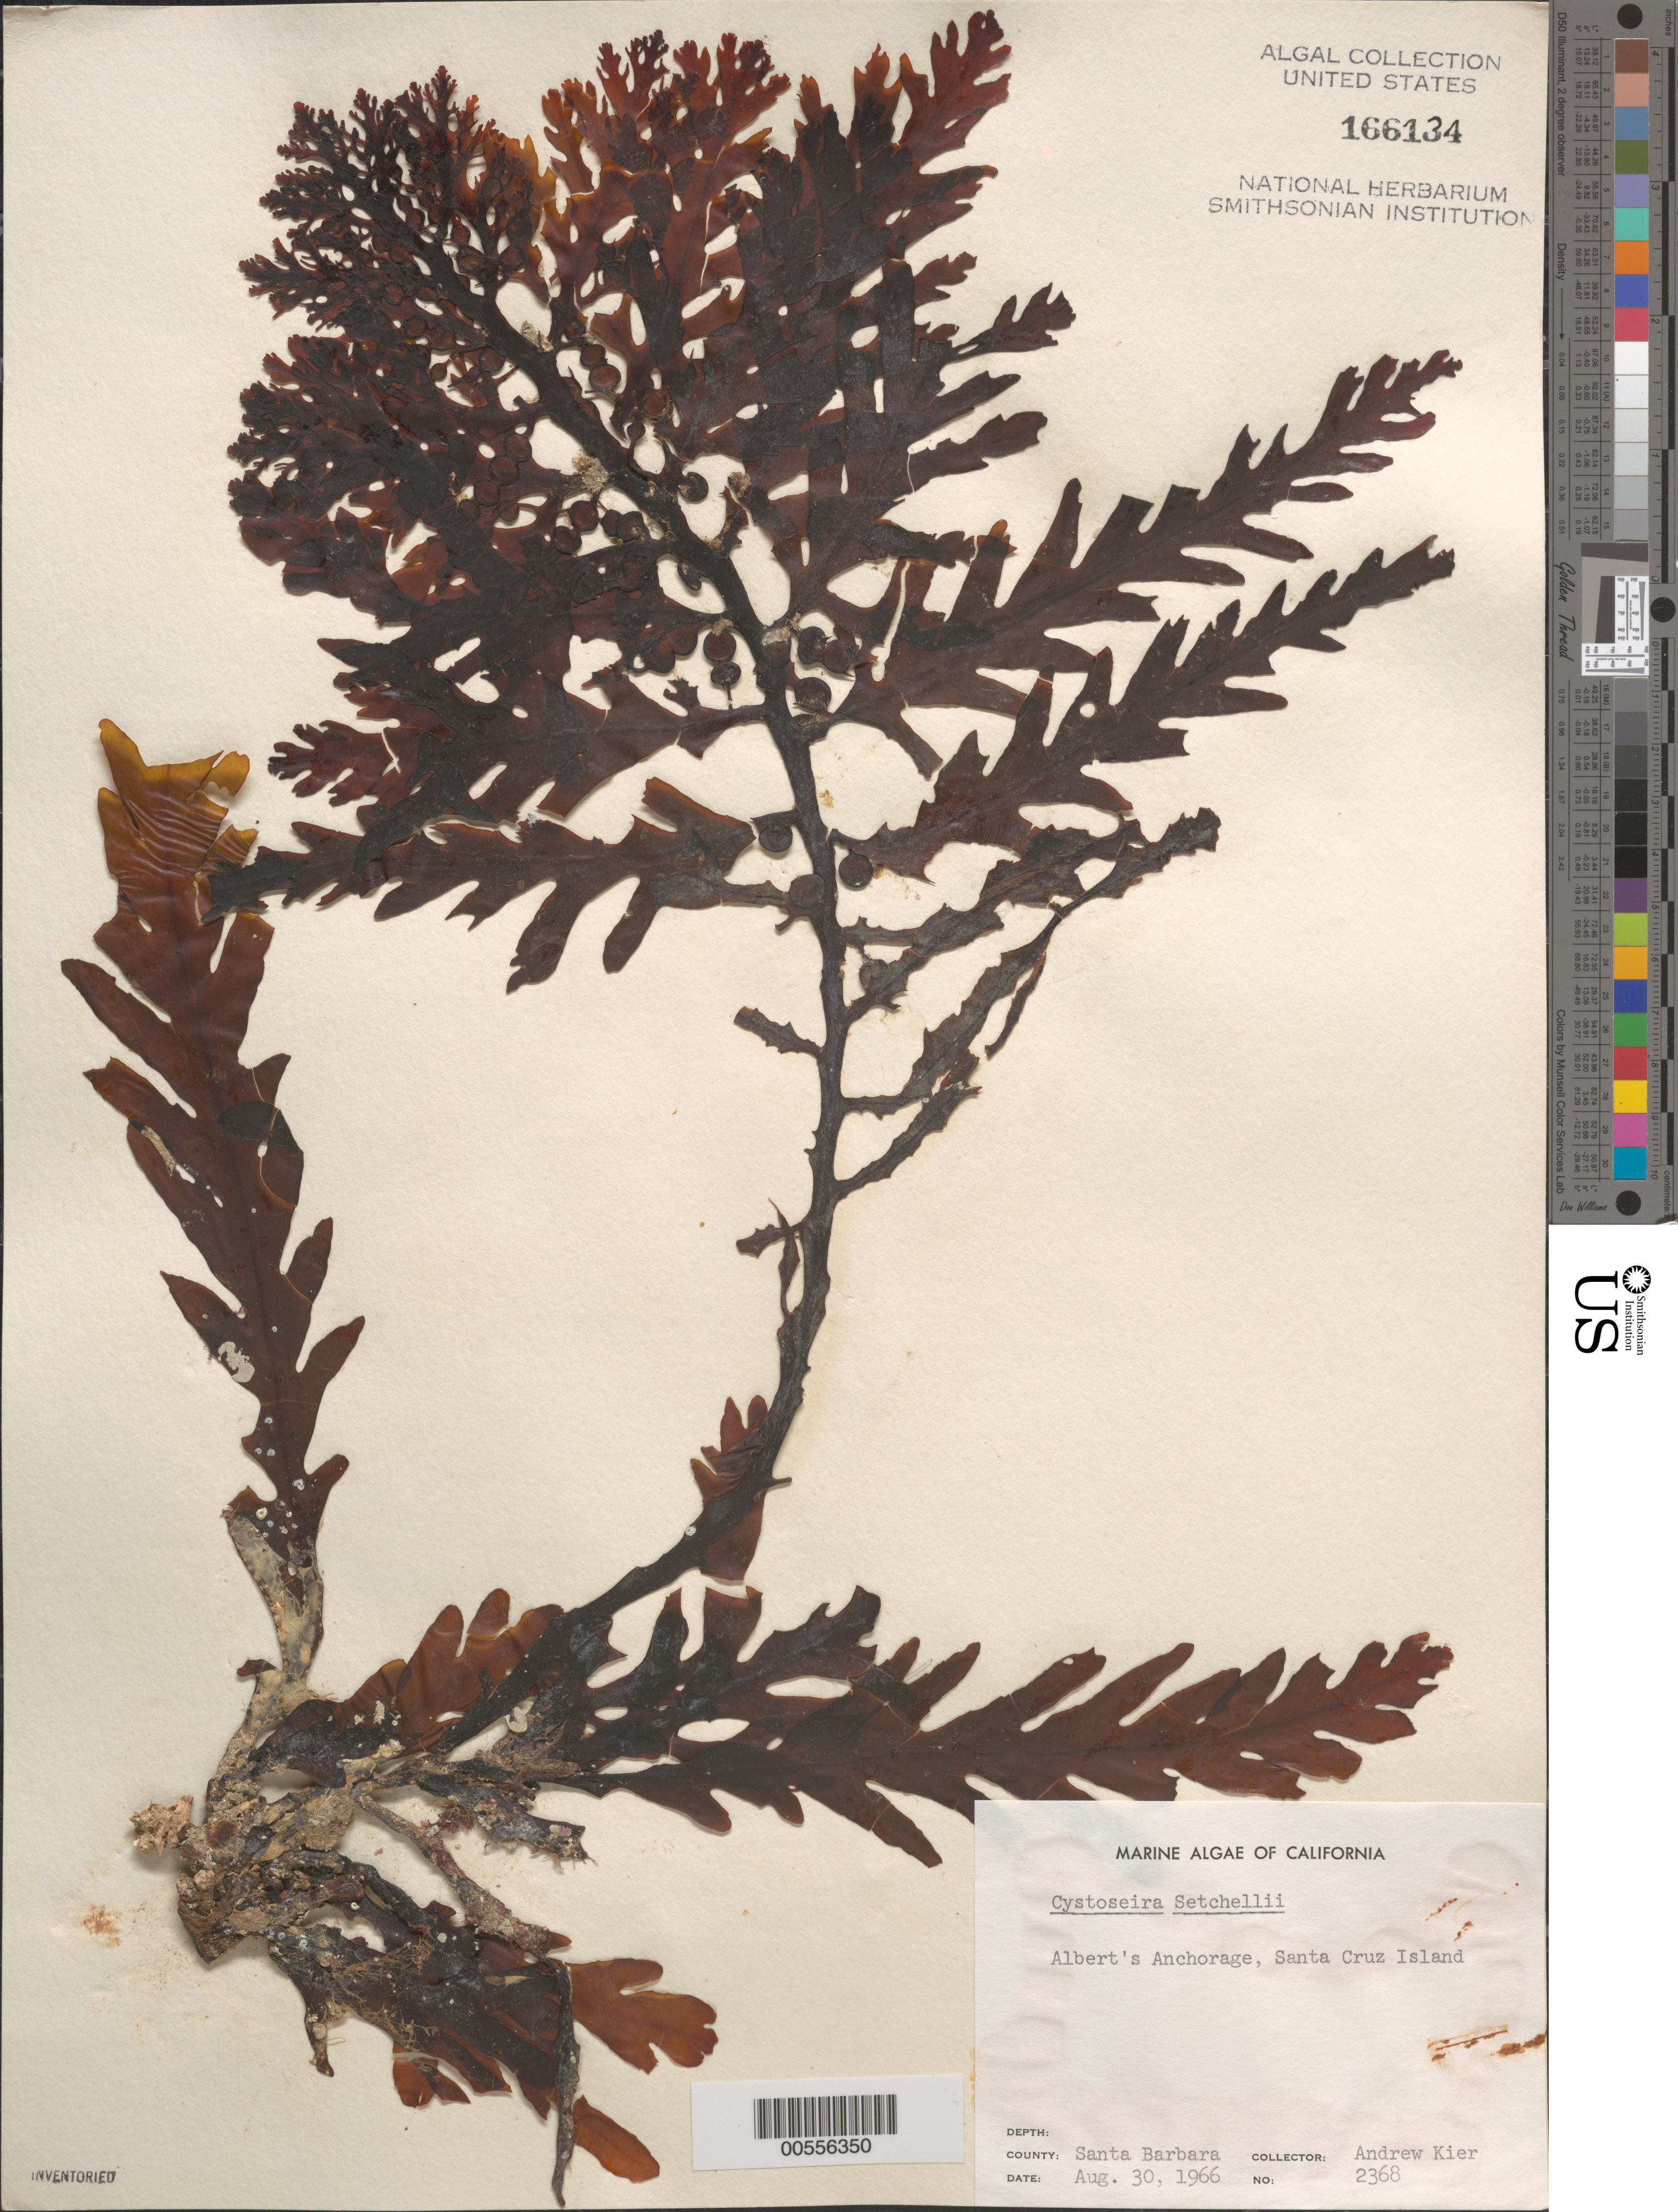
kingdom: Chromista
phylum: Ochrophyta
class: Phaeophyceae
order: Fucales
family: Sargassaceae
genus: Cystoseira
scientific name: Cystoseira setchellii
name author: N.L. Gardner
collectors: A. Kier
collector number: Neushul 2368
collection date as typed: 30 Aug 1966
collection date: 1966-08-30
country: United States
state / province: California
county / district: Santa Barbara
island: Santa Cruz Island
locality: Albert's Anchorage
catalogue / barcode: US 166134